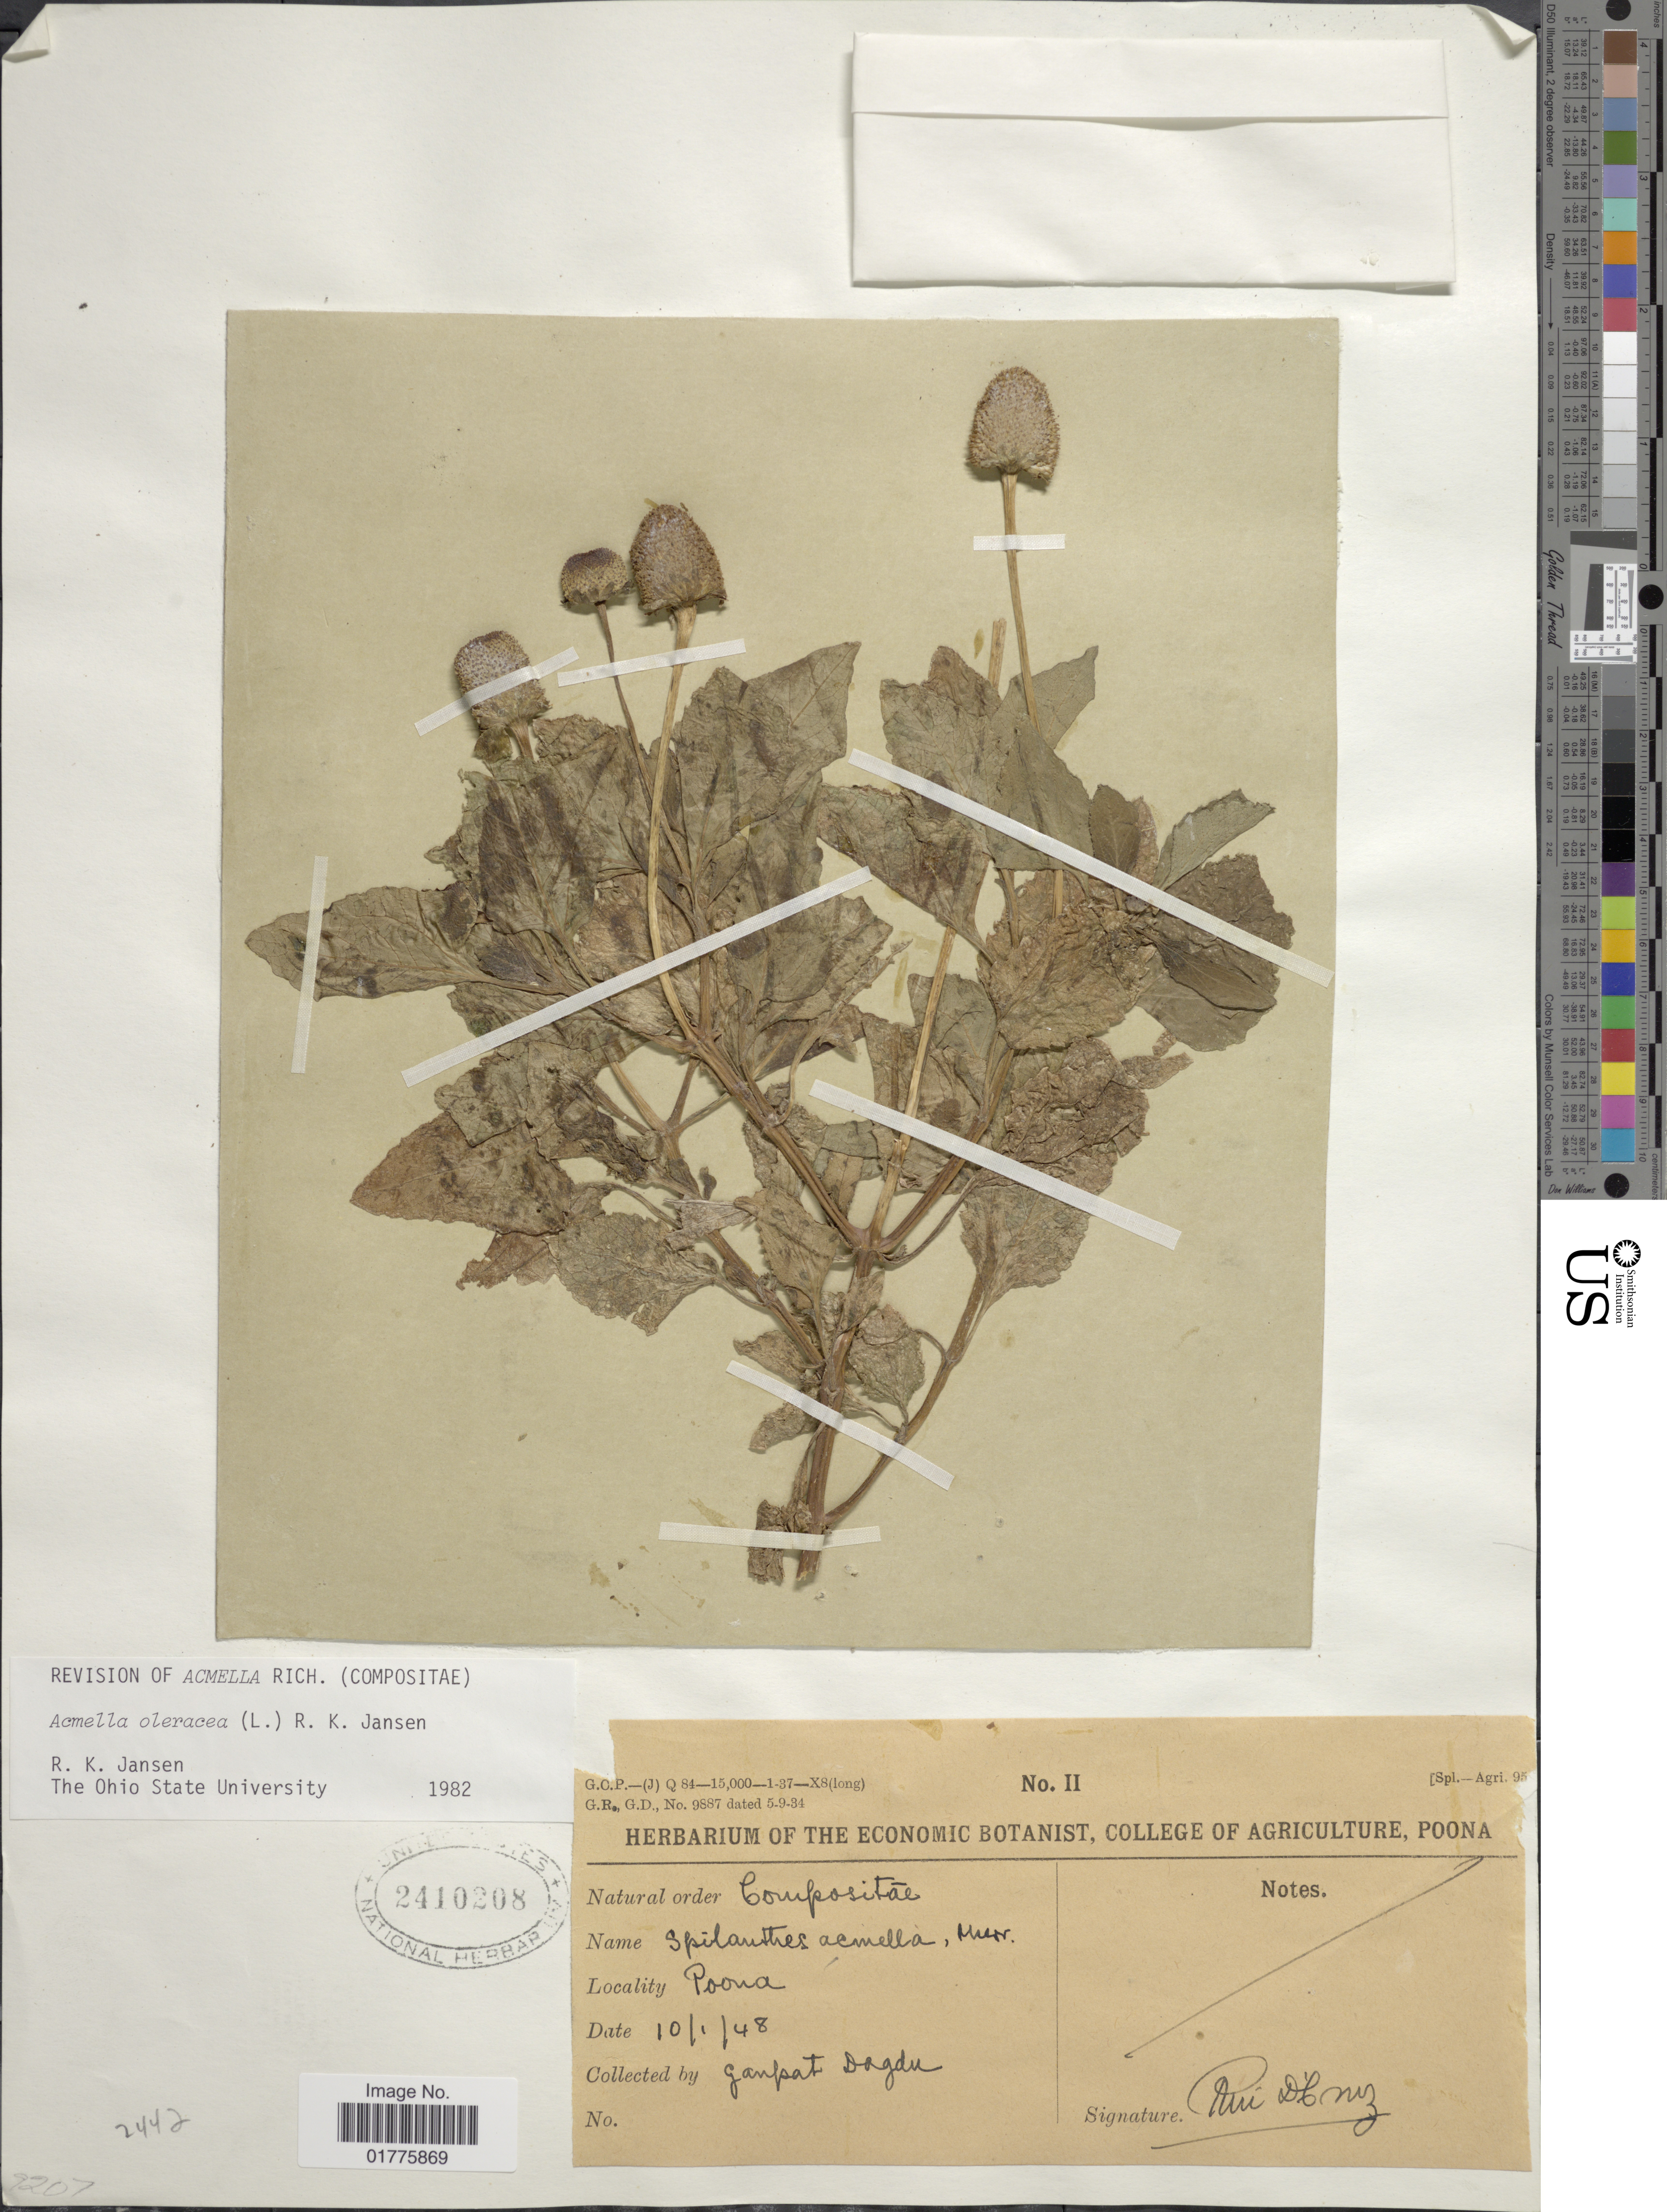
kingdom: Plantae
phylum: Tracheophyta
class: Magnoliopsida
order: Asterales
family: Asteraceae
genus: Acmella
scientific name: Acmella oleracea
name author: (L.) R.K. Jansen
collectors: G. Dagdu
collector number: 2*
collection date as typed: Transcribed d/m/y: 10/1/48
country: India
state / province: Maharashtra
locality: Poona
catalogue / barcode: US 2410208